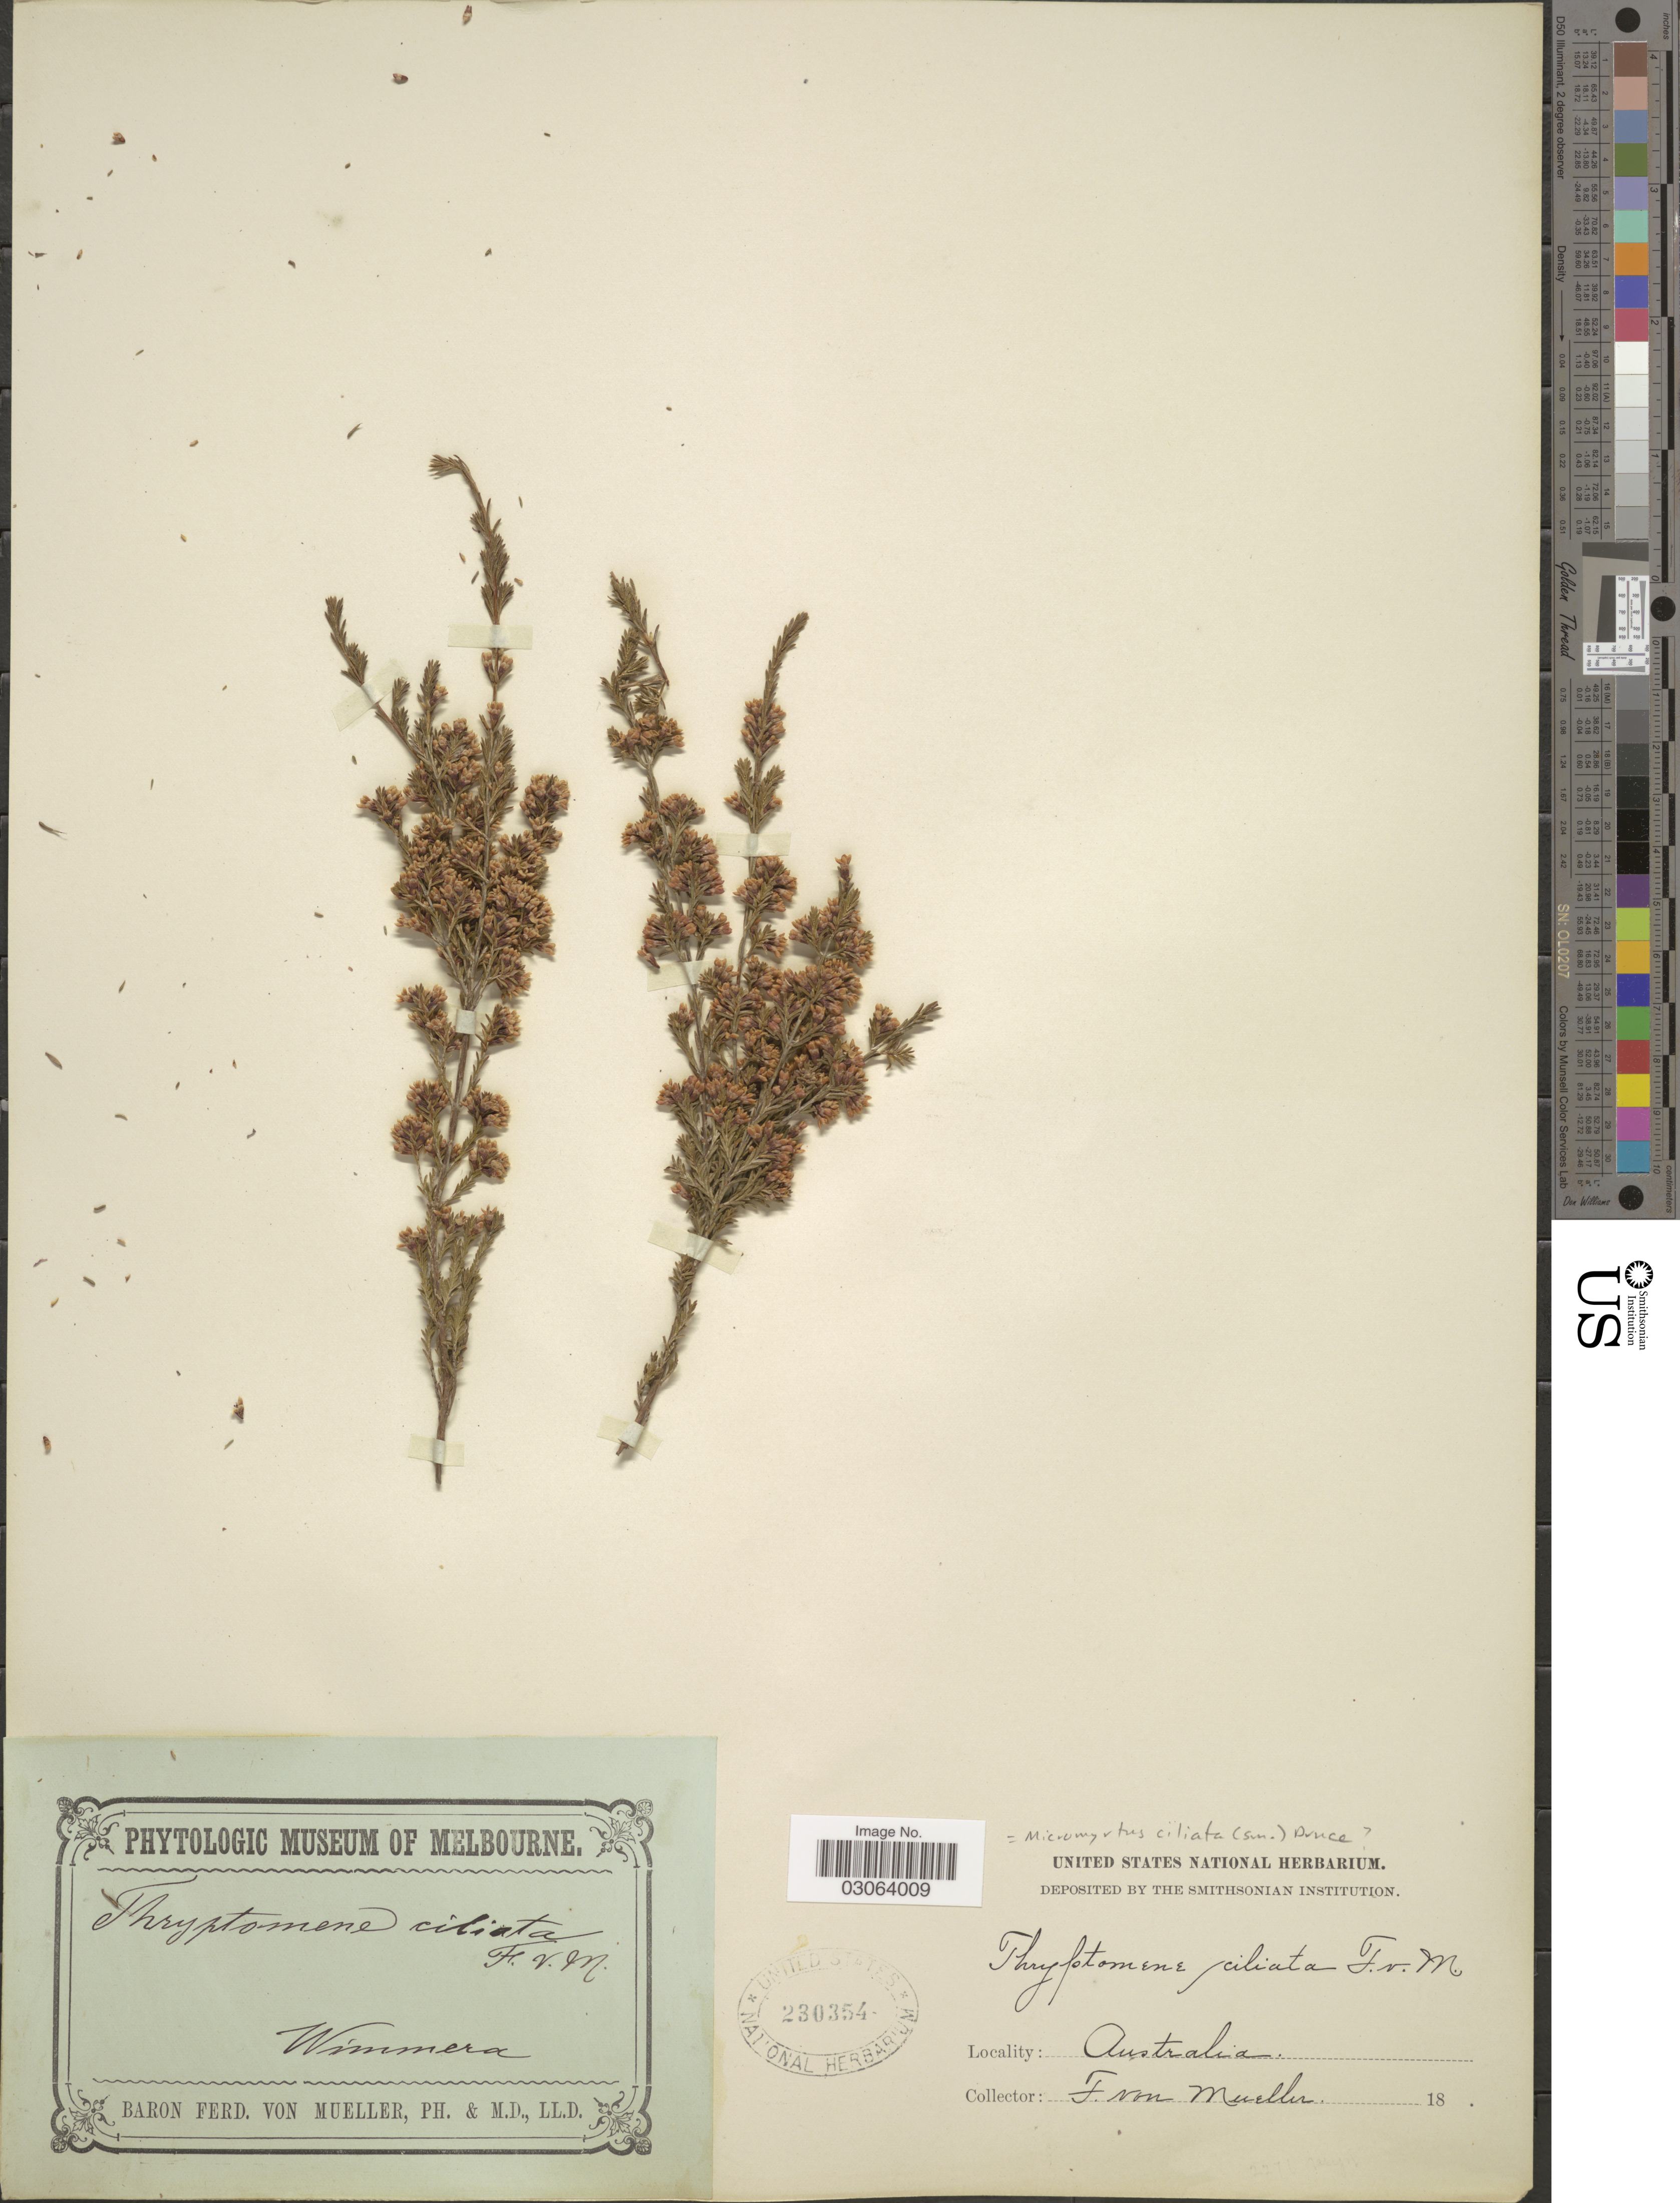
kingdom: Plantae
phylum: Tracheophyta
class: Magnoliopsida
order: Myrtales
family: Myrtaceae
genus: Micromyrtus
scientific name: Micromyrtus ciliata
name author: (Sm.) Druce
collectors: F. Mueller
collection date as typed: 18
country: Australia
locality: Wimmera.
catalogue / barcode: US 230354